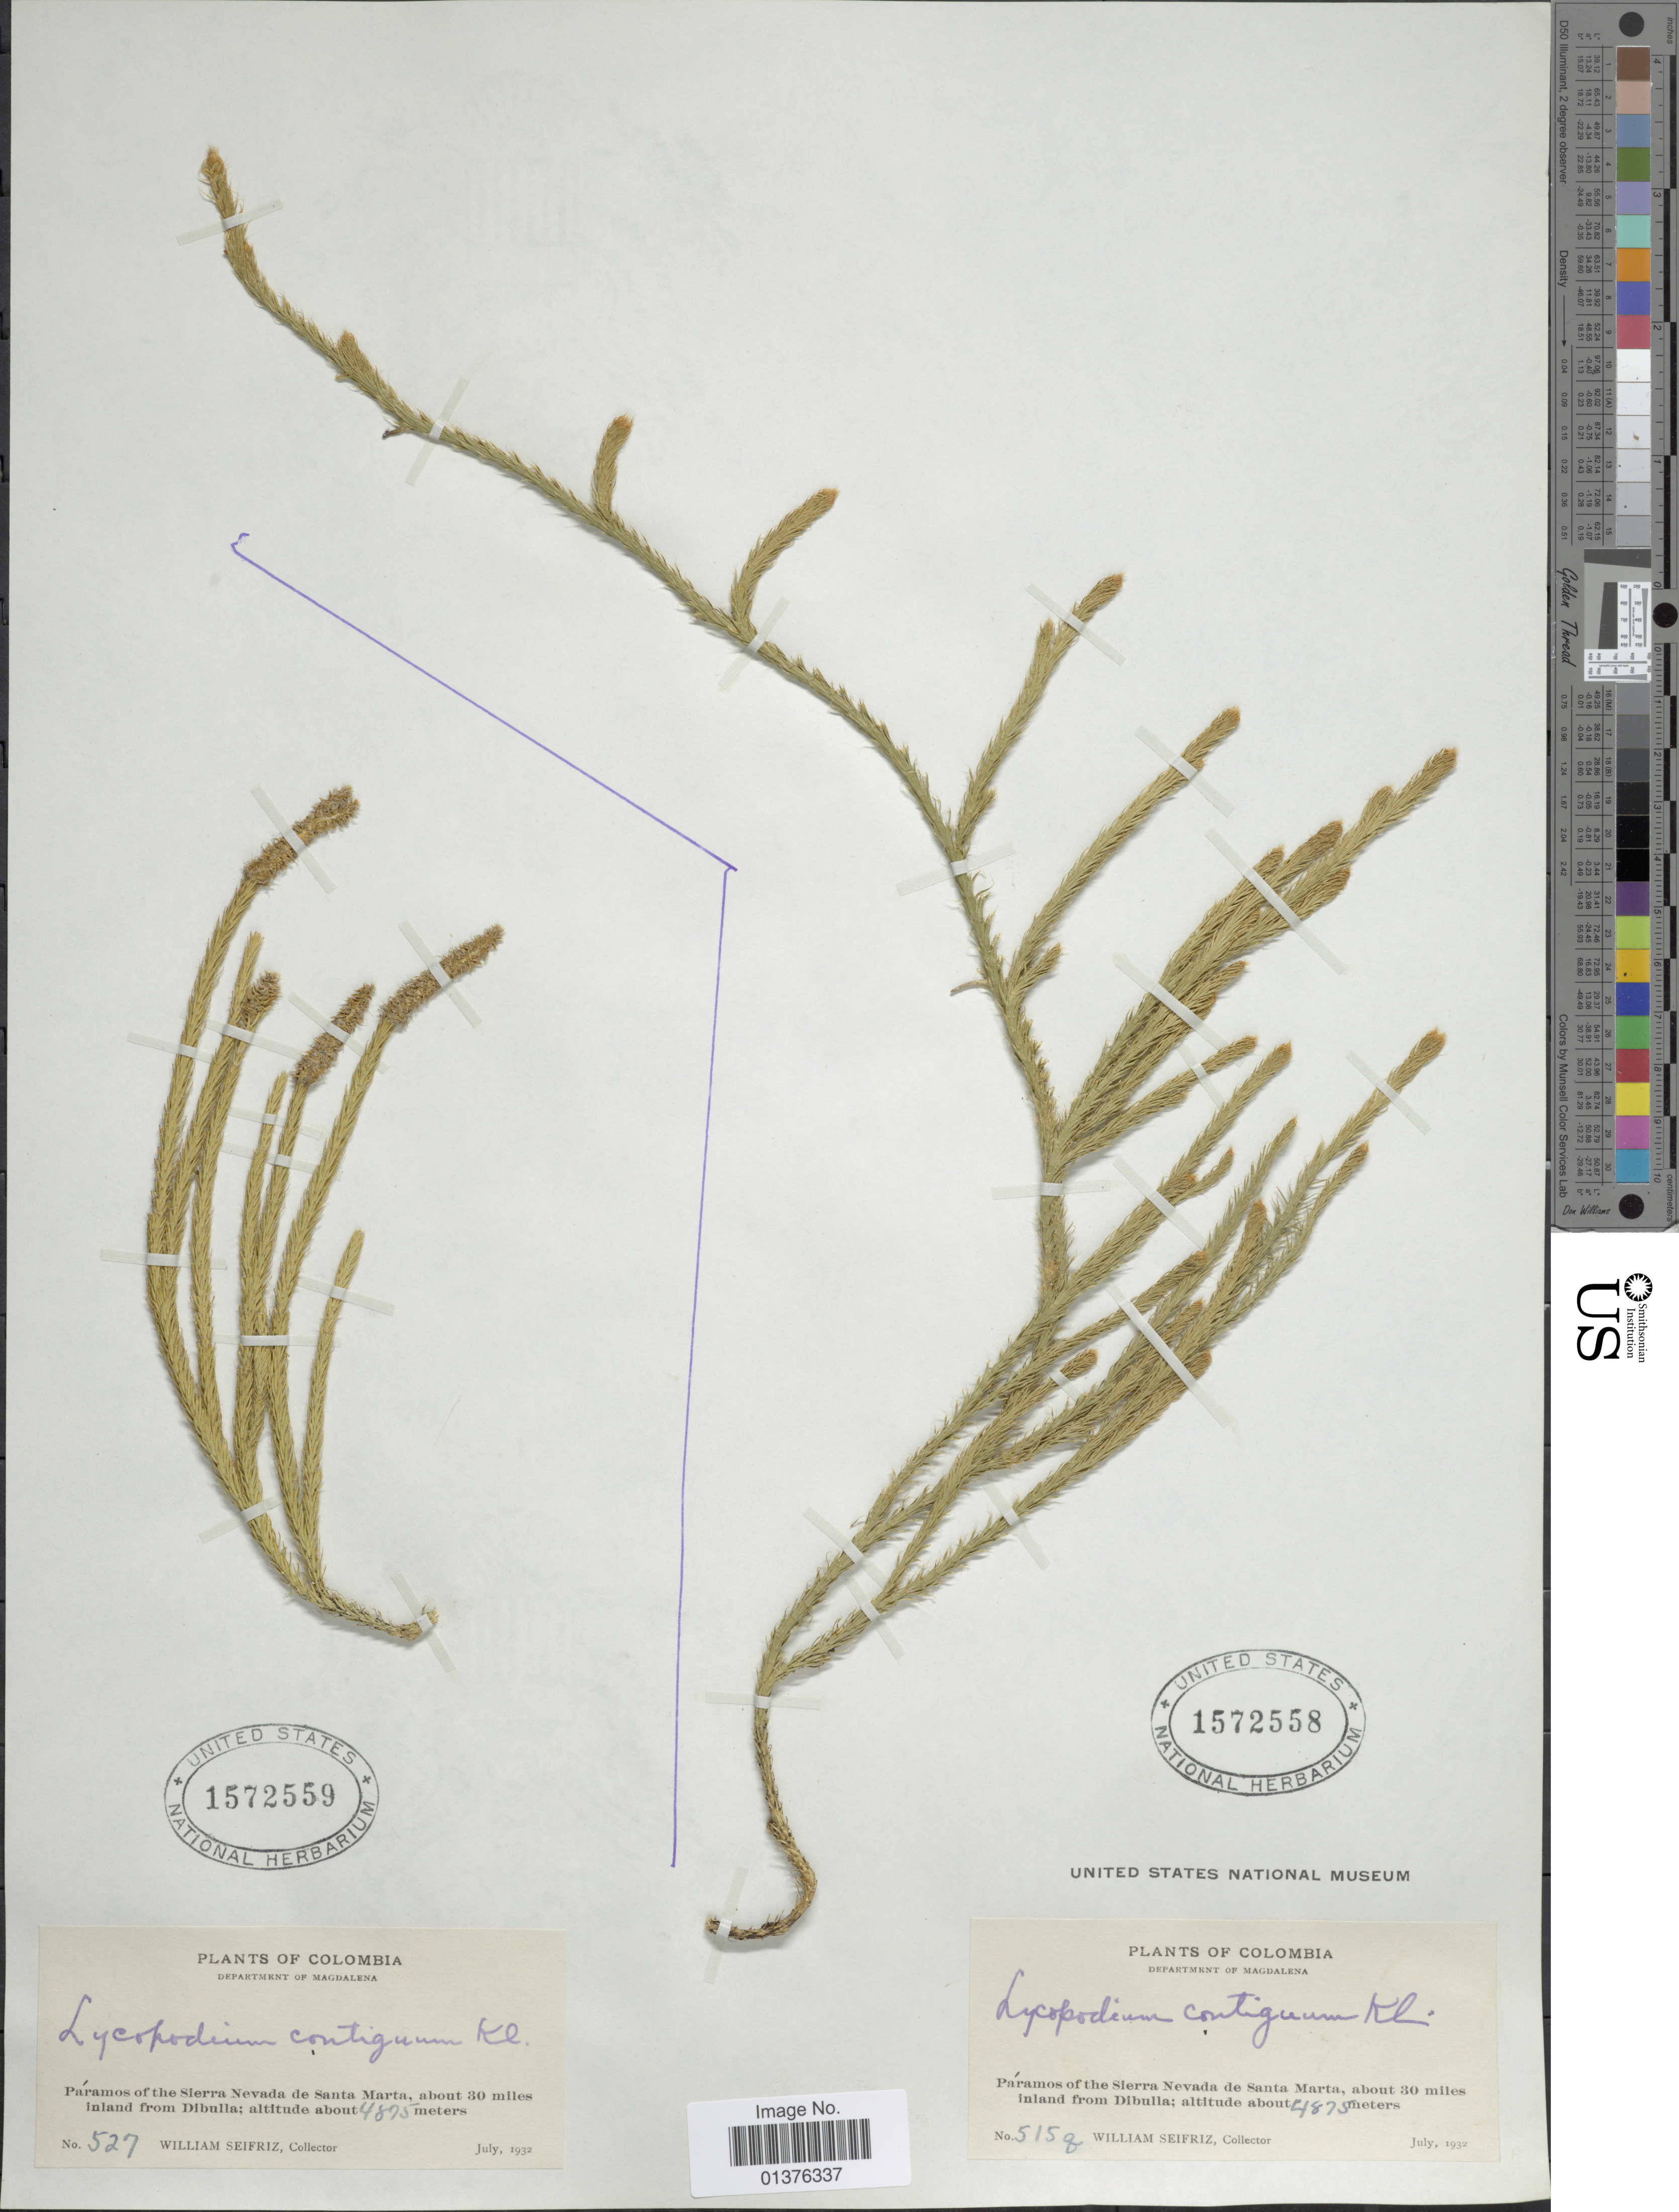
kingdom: Plantae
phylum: Tracheophyta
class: Lycopodiopsida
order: Lycopodiales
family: Lycopodiaceae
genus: Lycopodium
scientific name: Lycopodium clavatum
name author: L.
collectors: W. Seifriz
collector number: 527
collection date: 1932-07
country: Colombia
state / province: Magdalena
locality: Páramos of the Sierra Nevada de Santa Marta, about 30 miles inland from Dibulla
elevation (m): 4875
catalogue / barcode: US 1572559-2